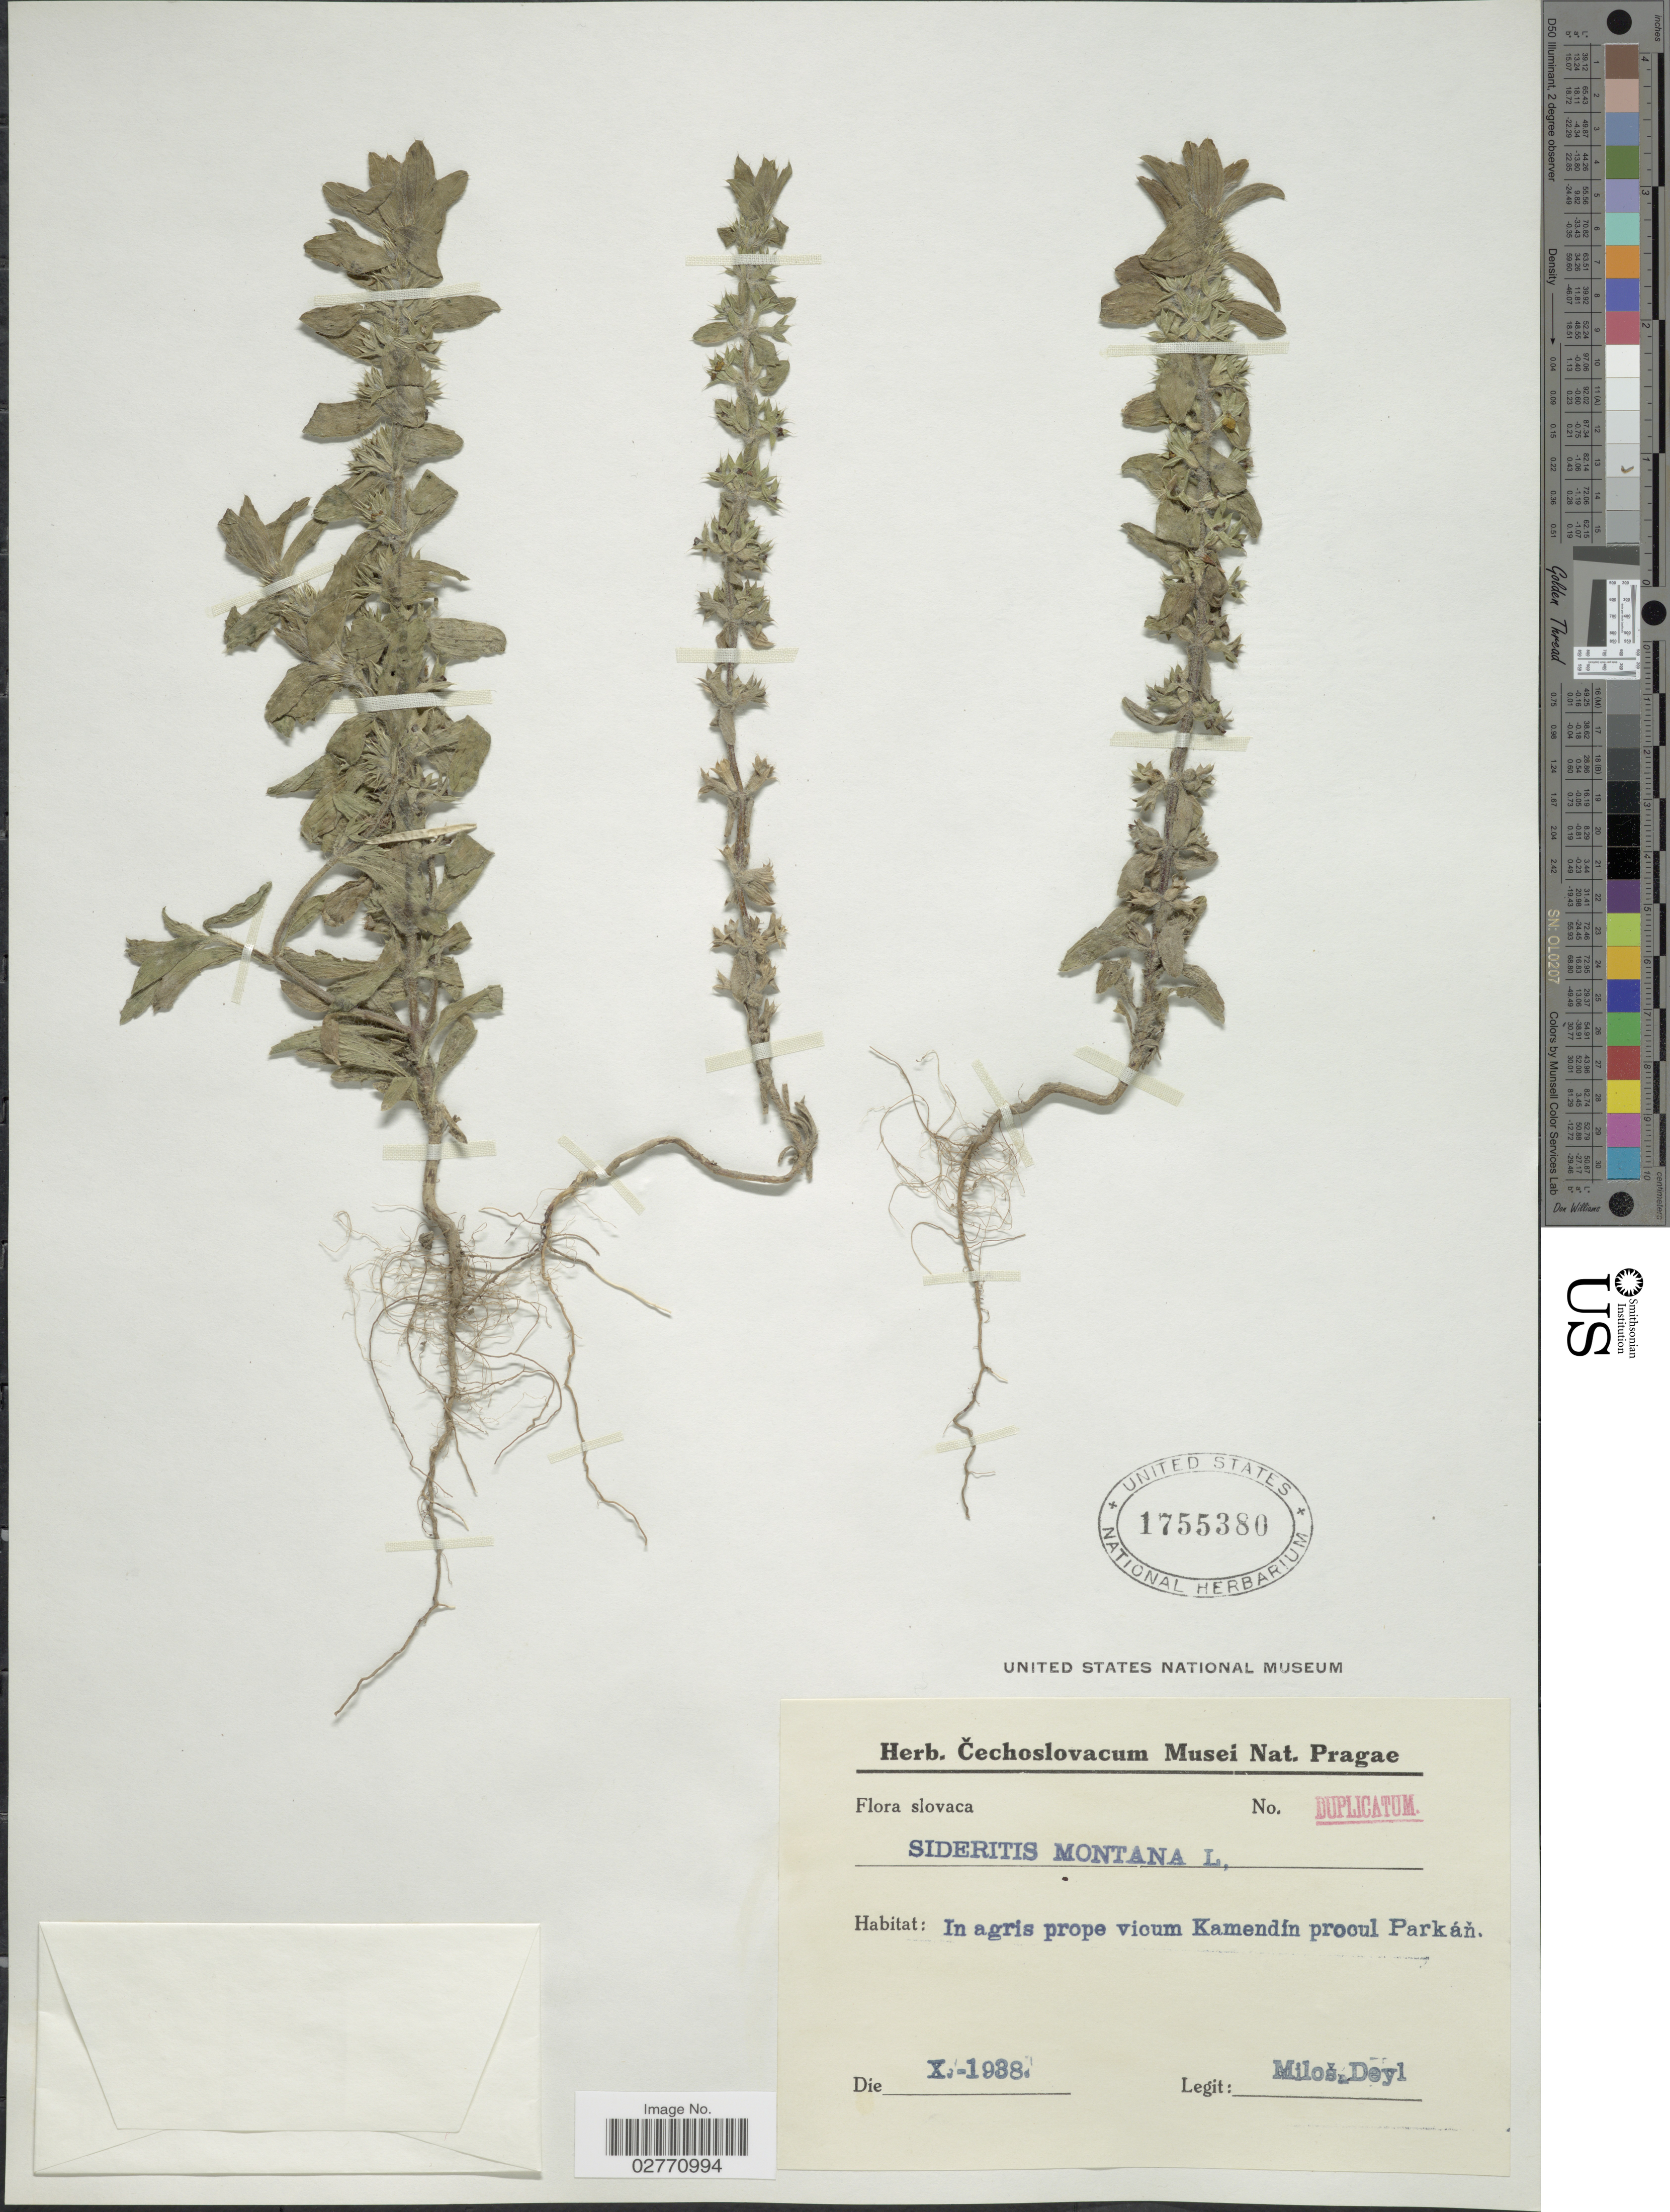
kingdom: Plantae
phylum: Tracheophyta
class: Magnoliopsida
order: Lamiales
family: Lamiaceae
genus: Sideritis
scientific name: Sideritis montana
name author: L.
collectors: M. Deyl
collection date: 1938-10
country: Slovakia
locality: Slovaca. In agris prope vicum Kamendin procul Parkan.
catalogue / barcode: US 1755380